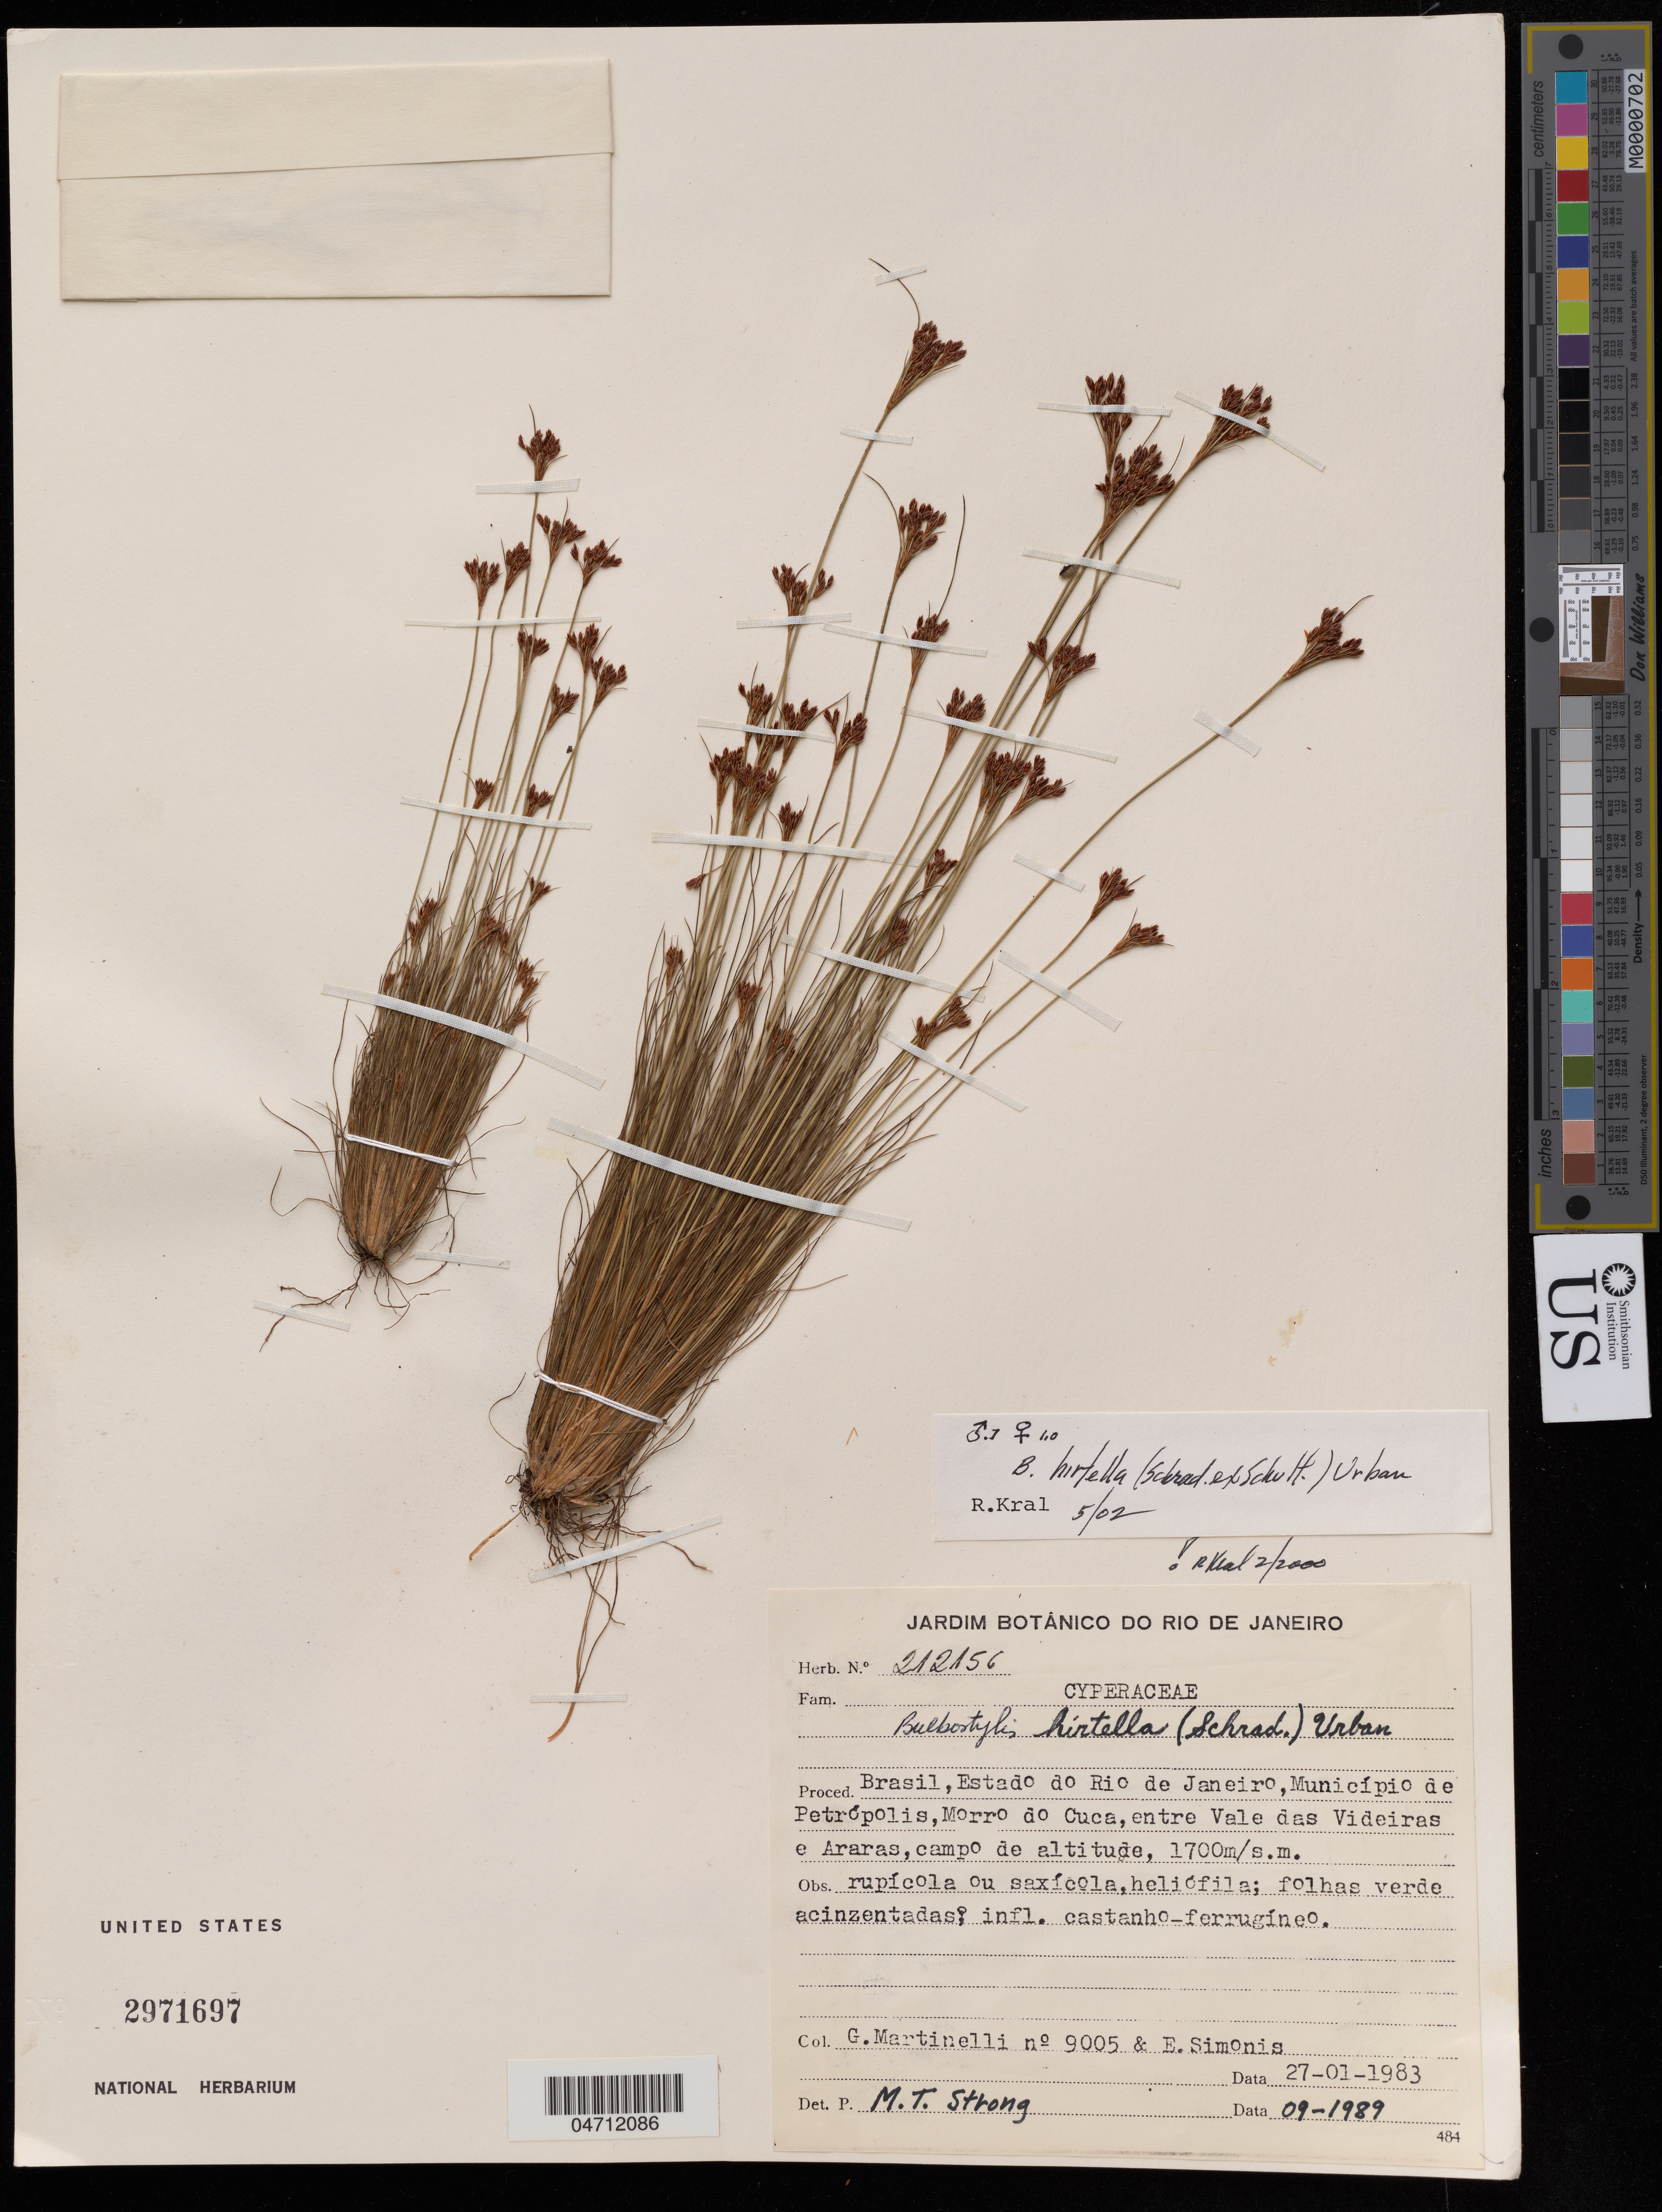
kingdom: Plantae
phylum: Tracheophyta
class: Liliopsida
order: Poales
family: Cyperaceae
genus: Bulbostylis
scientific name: Bulbostylis hirtella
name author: (Schrad.) Nees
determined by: Kral, R.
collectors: G. Martinelli & E. Simonis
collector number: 212156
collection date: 1983-01-27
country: Brazil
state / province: Rio de Janeiro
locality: Município de Petrópolis, Morro do Cuca, entre Vale das Videiras e Araras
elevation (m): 1600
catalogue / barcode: US 2971697